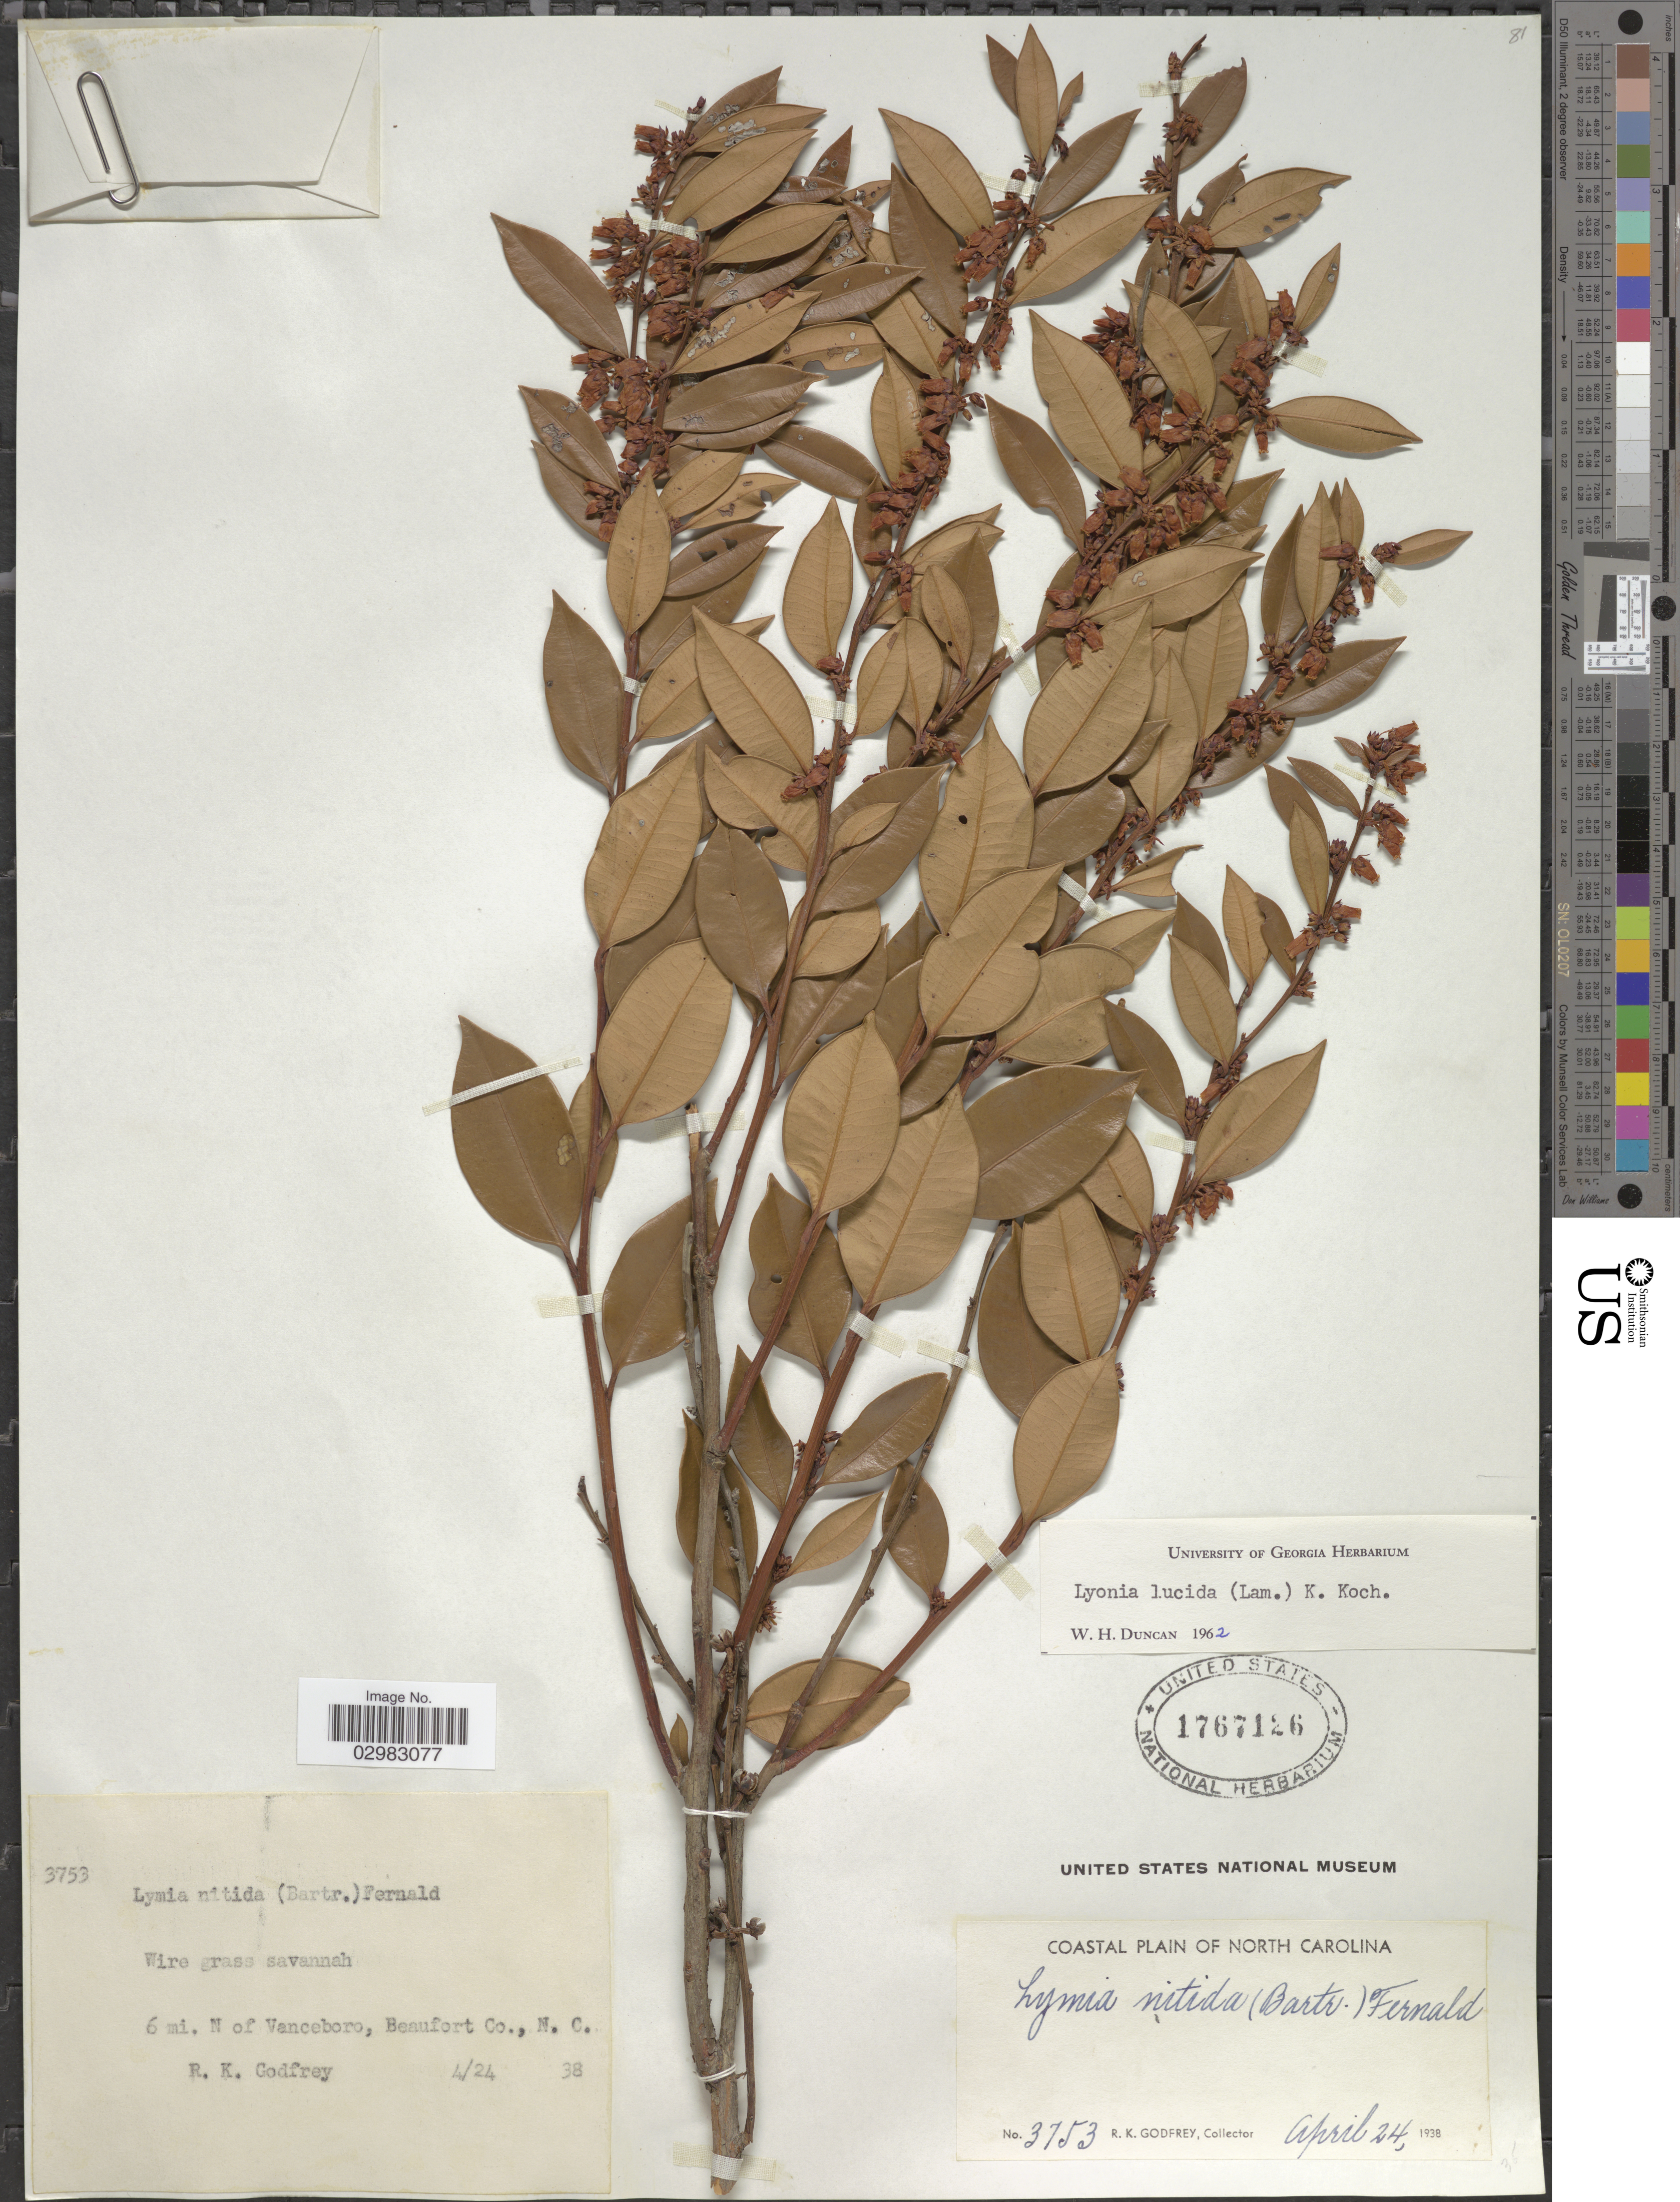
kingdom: Plantae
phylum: Tracheophyta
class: Magnoliopsida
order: Ericales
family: Ericaceae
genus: Lyonia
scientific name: Lyonia lucida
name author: K. Koch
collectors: R. K. Godfrey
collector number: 3753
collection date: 1938-04-24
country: United States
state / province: North Carolina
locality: Coastal Plain of North Carolina. 6 mi. N of Vanceboro, Beaufort Co., N.C.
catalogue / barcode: US 1767126